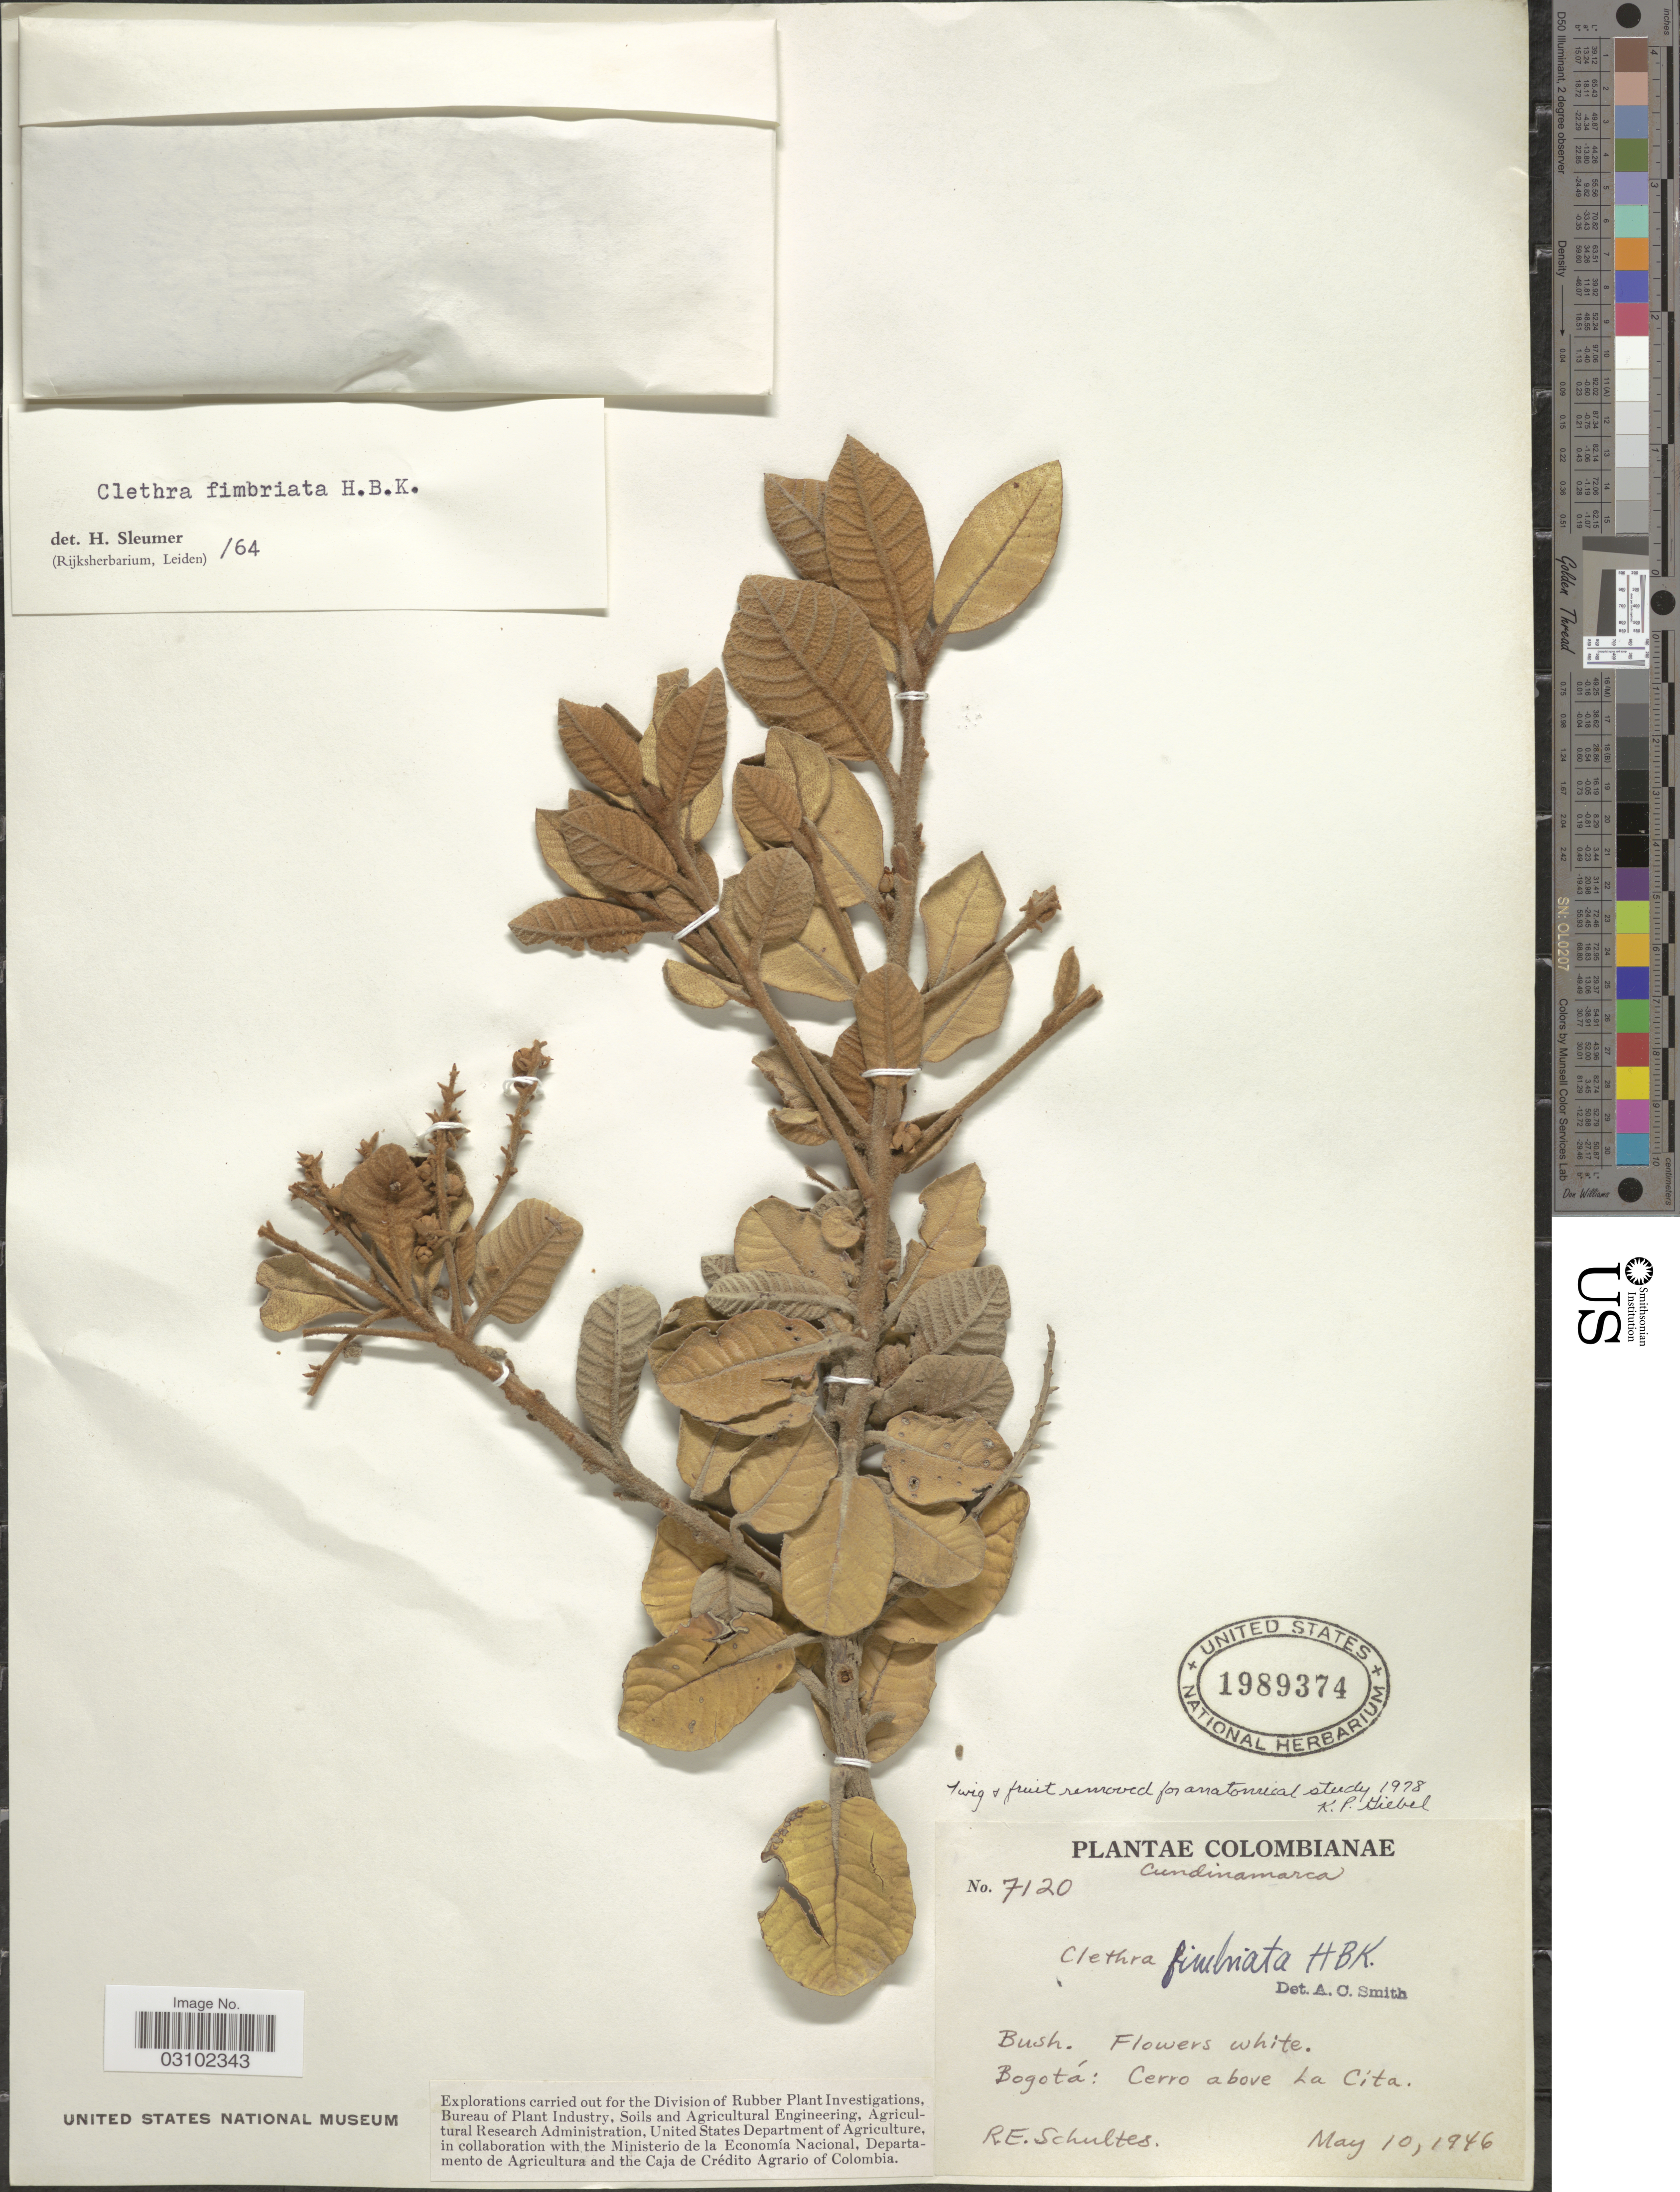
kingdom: Plantae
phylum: Tracheophyta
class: Magnoliopsida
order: Ericales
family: Clethraceae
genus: Clethra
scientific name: Clethra fimbriata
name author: Kunth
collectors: R. E. Schultes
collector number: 7120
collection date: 1946-05-10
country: Colombia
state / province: Cundinamarca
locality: Bogotá: Cerro above La Cita.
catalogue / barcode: US 1989374